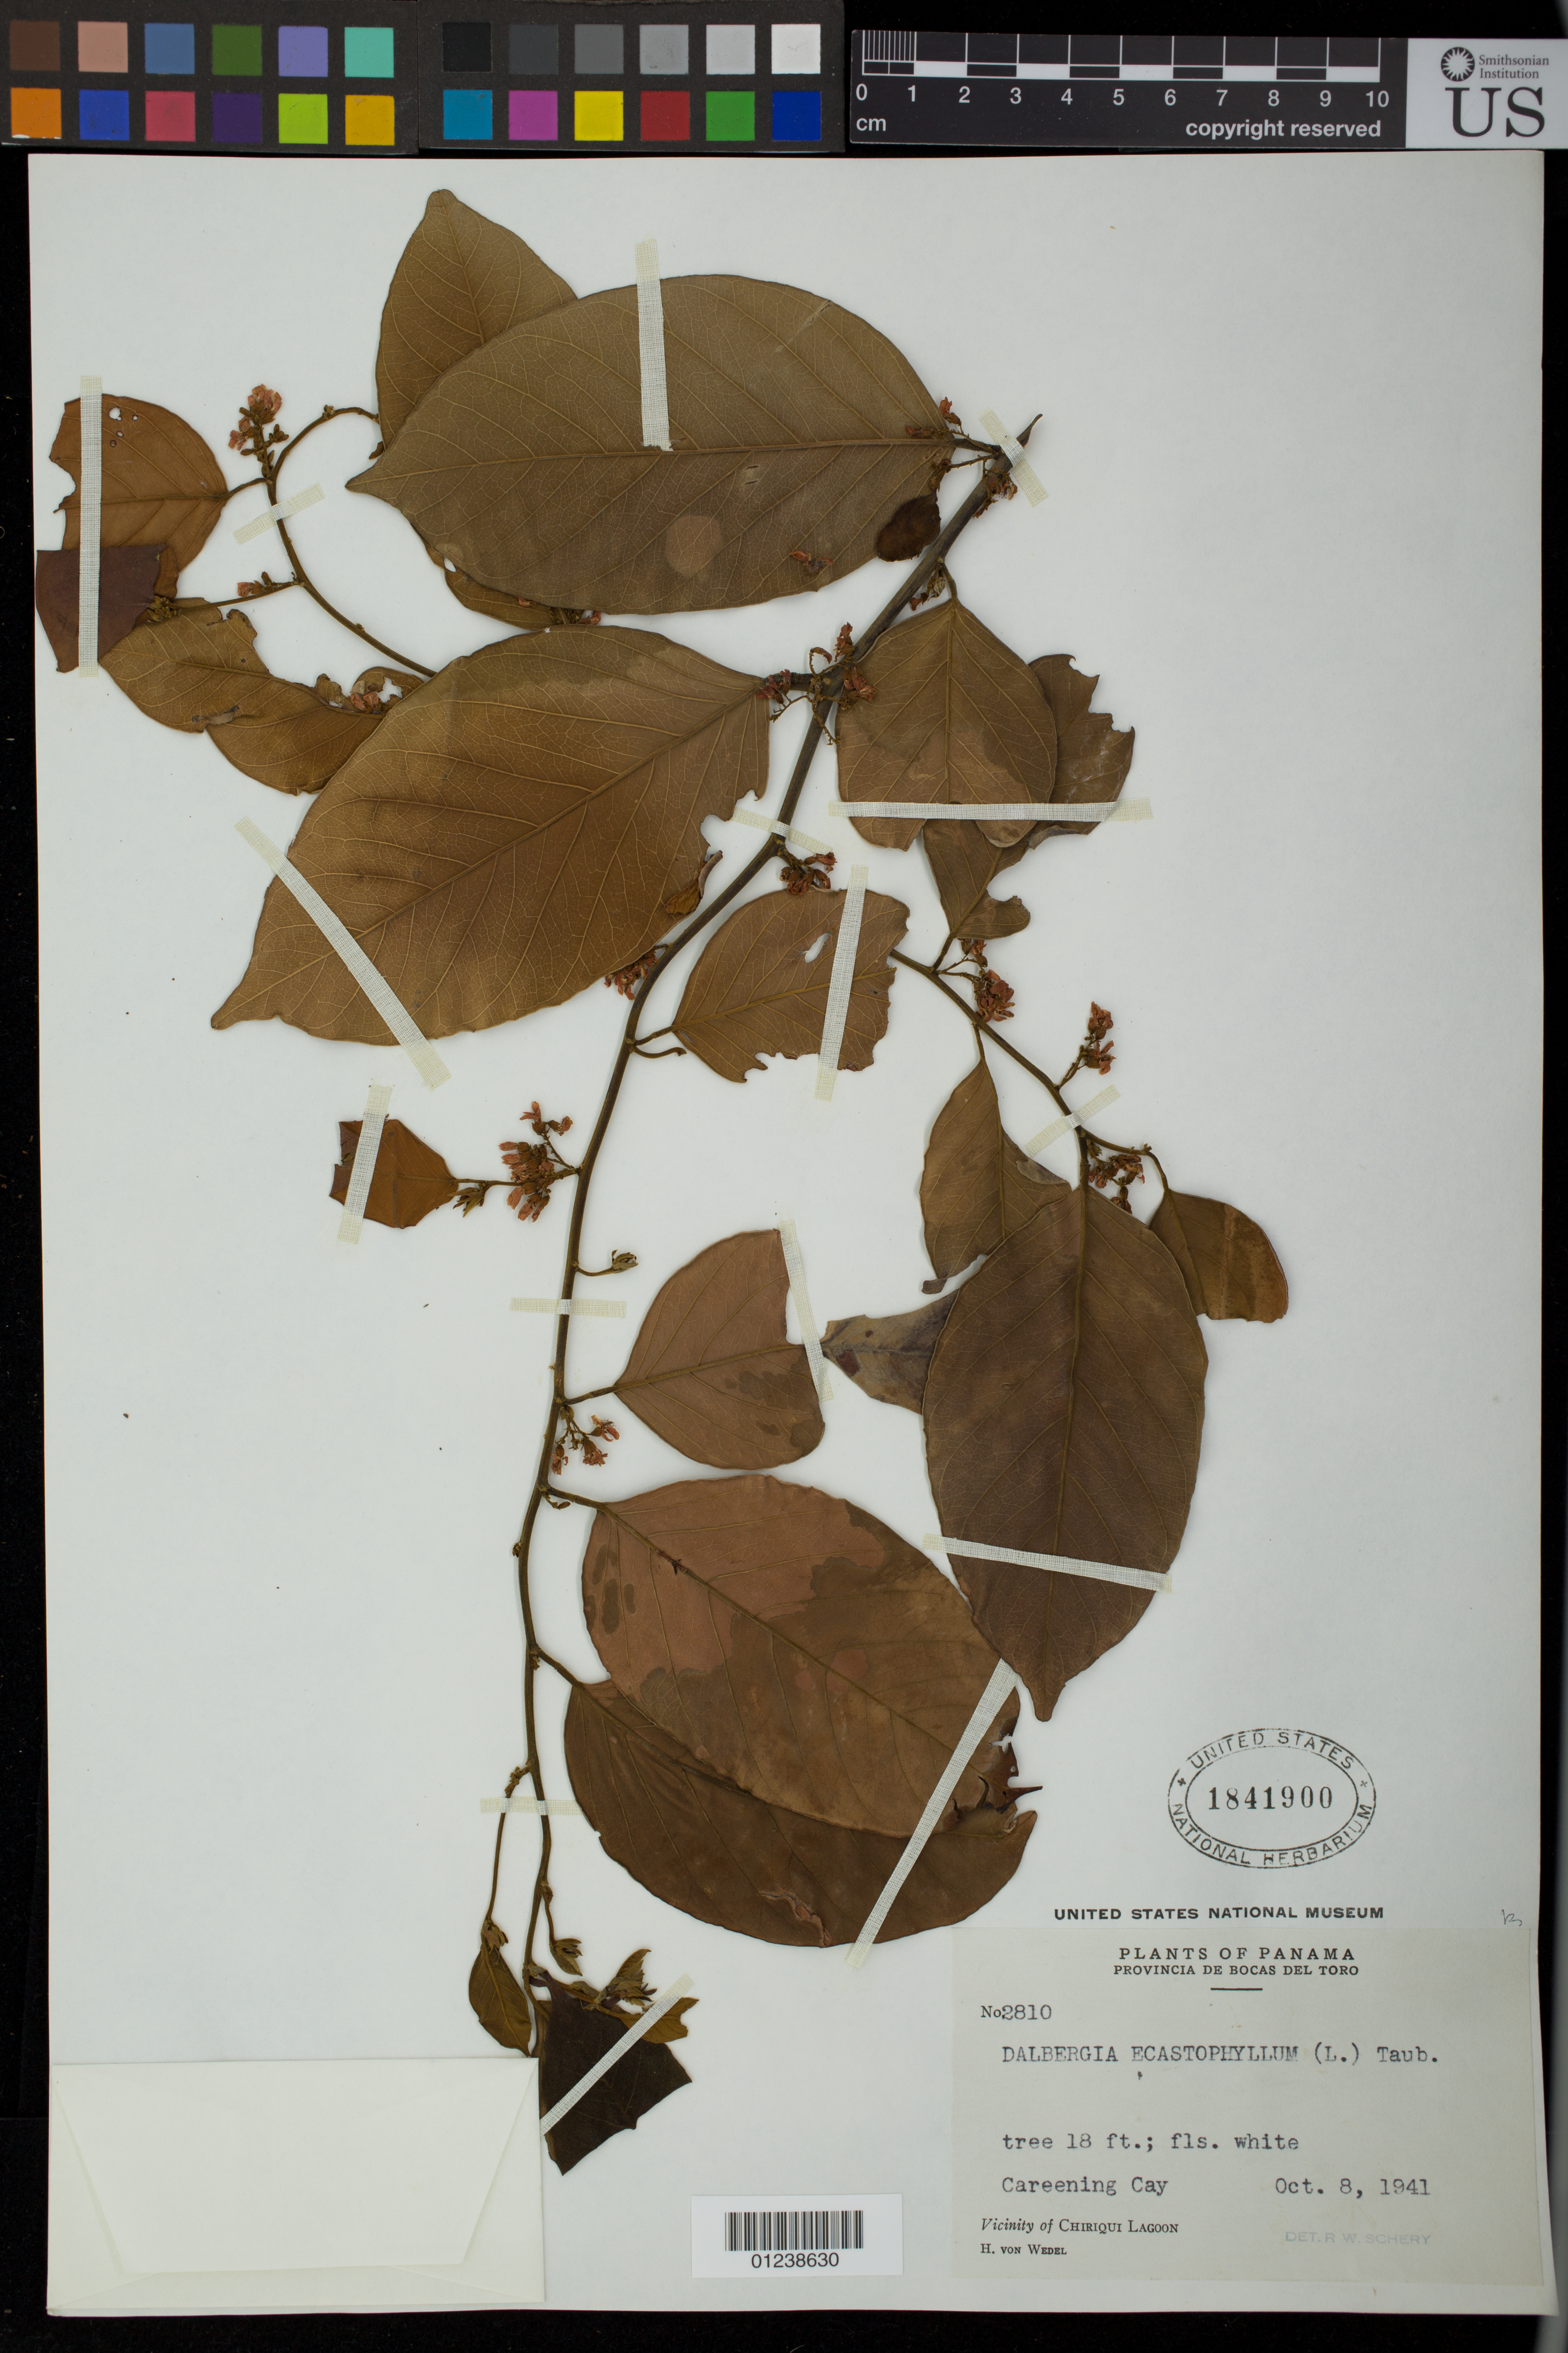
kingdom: Plantae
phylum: Tracheophyta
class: Magnoliopsida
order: Fabales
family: Fabaceae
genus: Dalbergia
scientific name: Dalbergia ecastaphyllum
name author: (L.) Taub.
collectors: H. von Wedel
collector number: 2810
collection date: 1941-10-08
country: Panama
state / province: Bocas del Toro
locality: Careening Cay, vicinity of Chiriqui Lagoon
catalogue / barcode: US 1841900